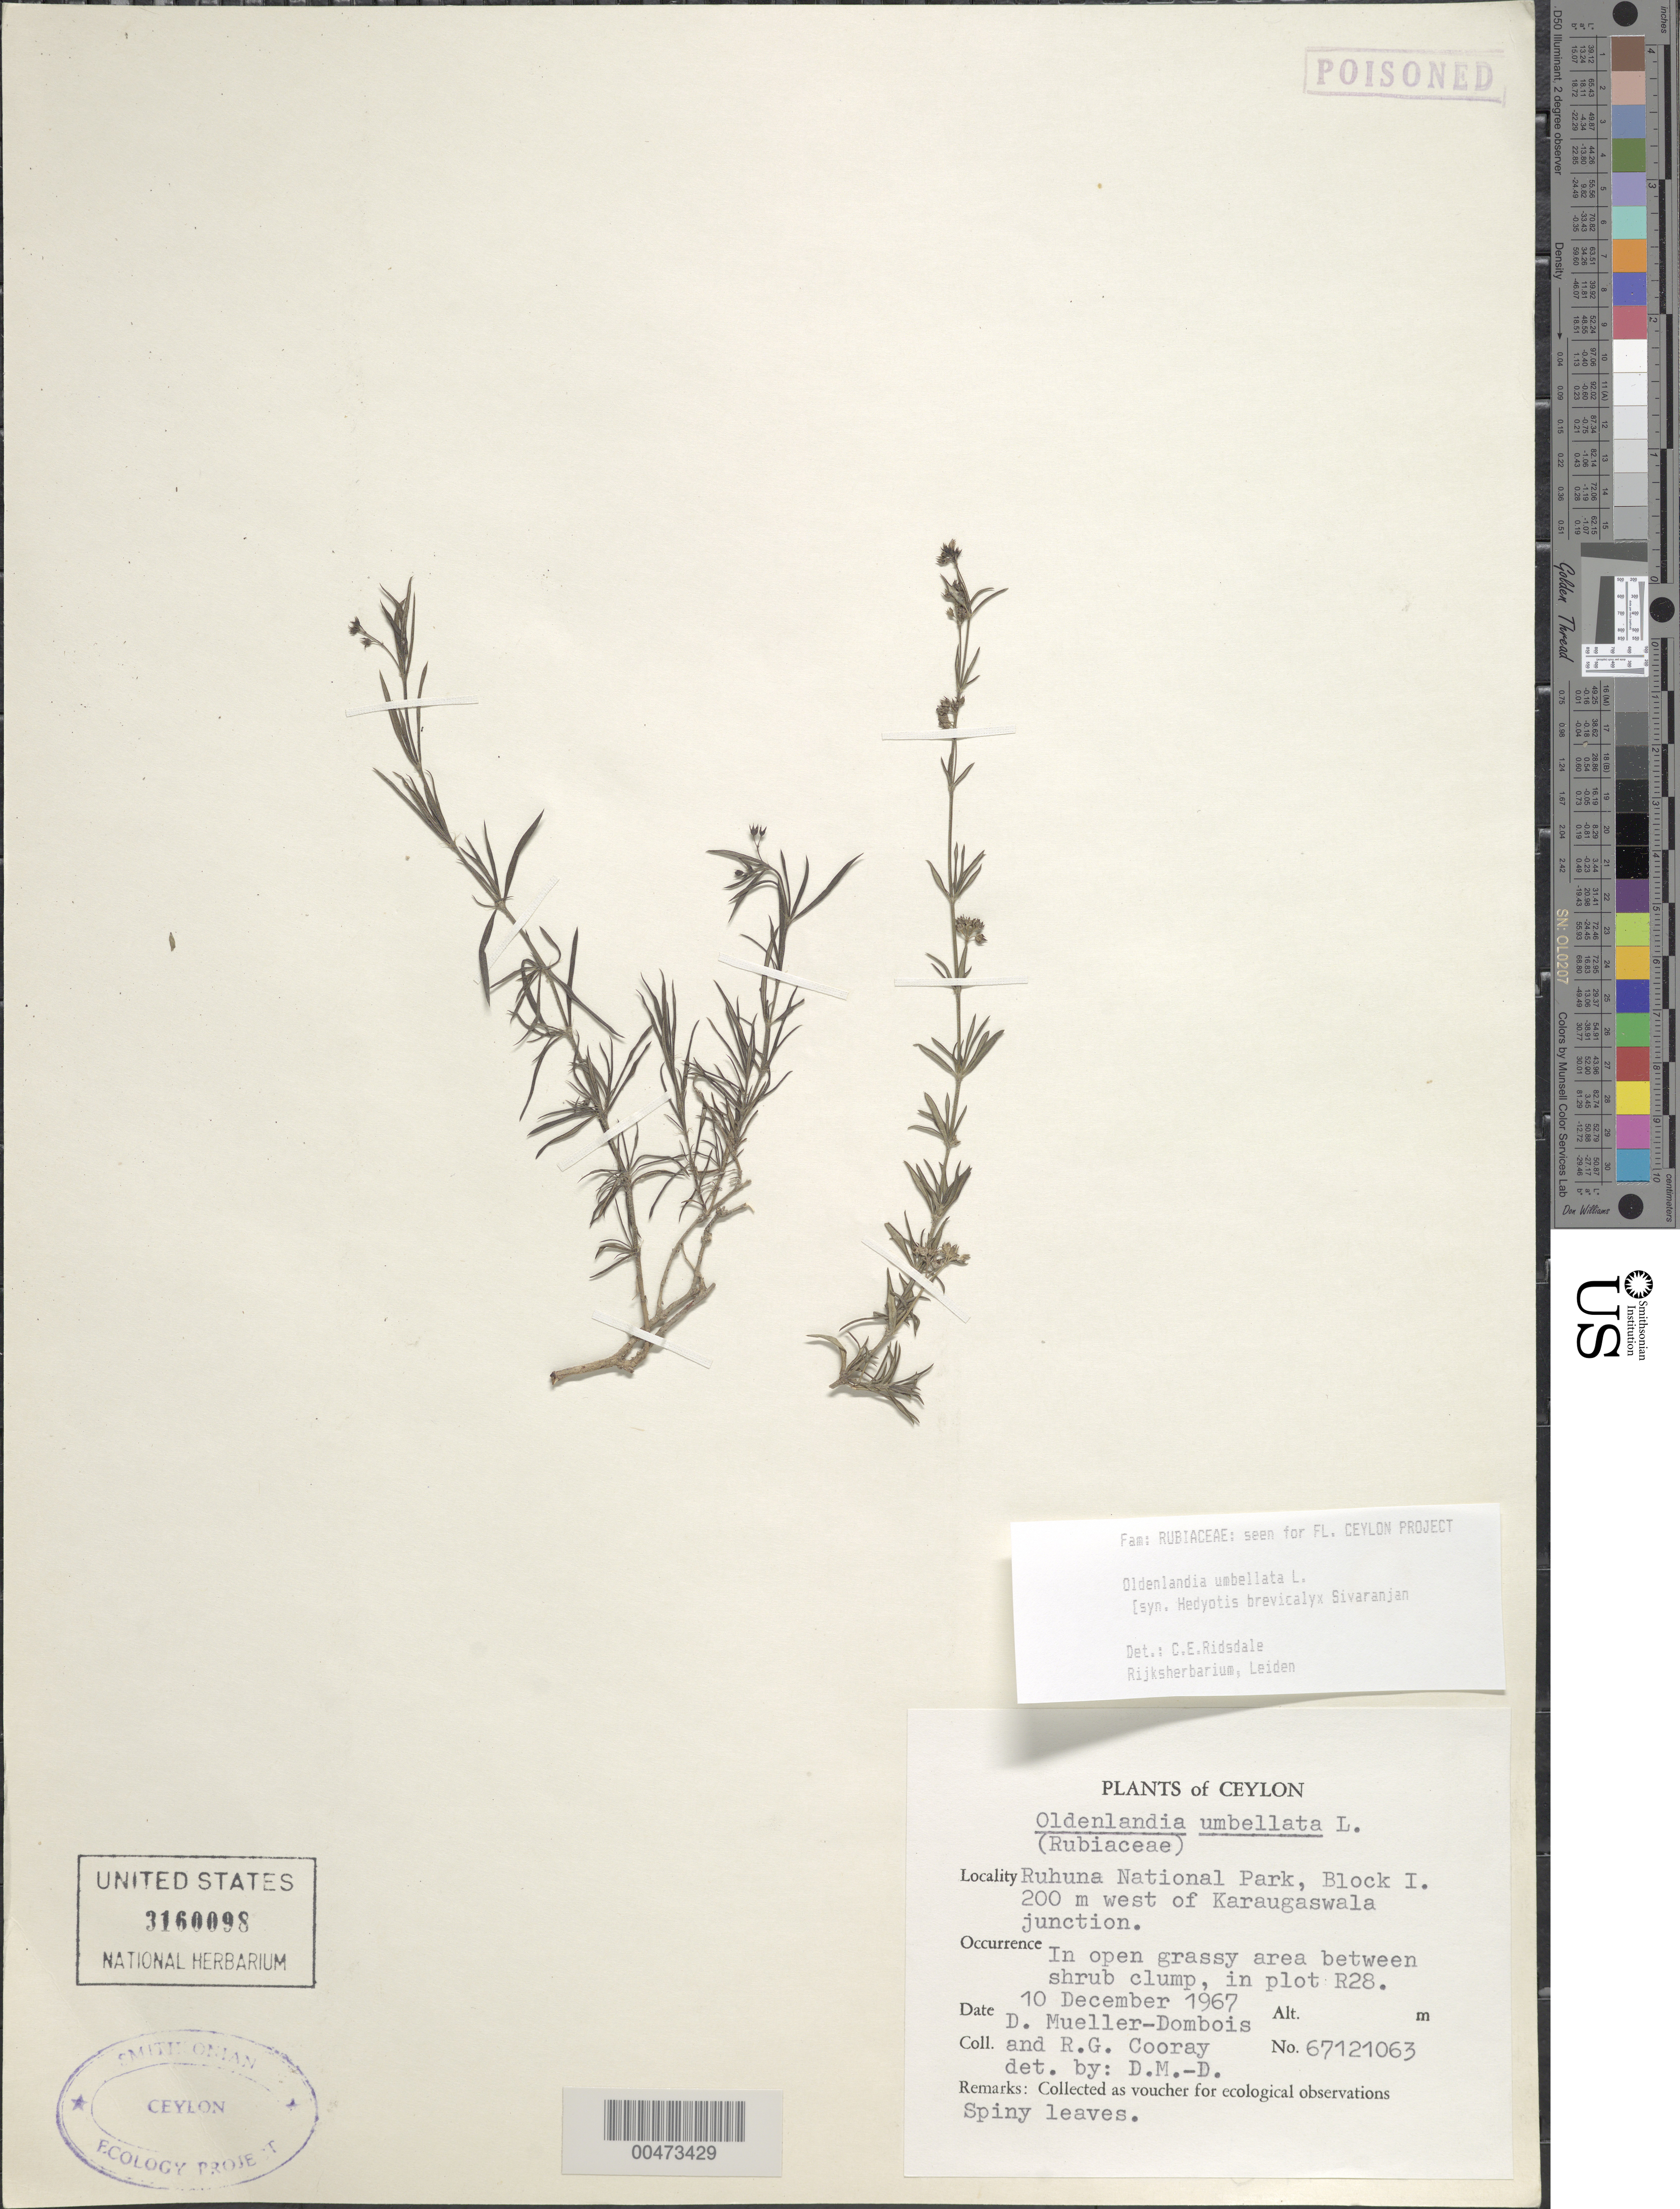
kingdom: Plantae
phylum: Tracheophyta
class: Magnoliopsida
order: Gentianales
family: Rubiaceae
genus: Oldenlandia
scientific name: Oldenlandia umbellata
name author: L.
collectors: D. Mueller-Dombois & R. Cooray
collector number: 67121063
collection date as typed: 10 Dec 1967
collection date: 1967-12-10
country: Sri Lanka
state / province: Southern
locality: Ruhuna National Park, Block I, 200 m W of Karaugaswala junct.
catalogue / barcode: US 3160098